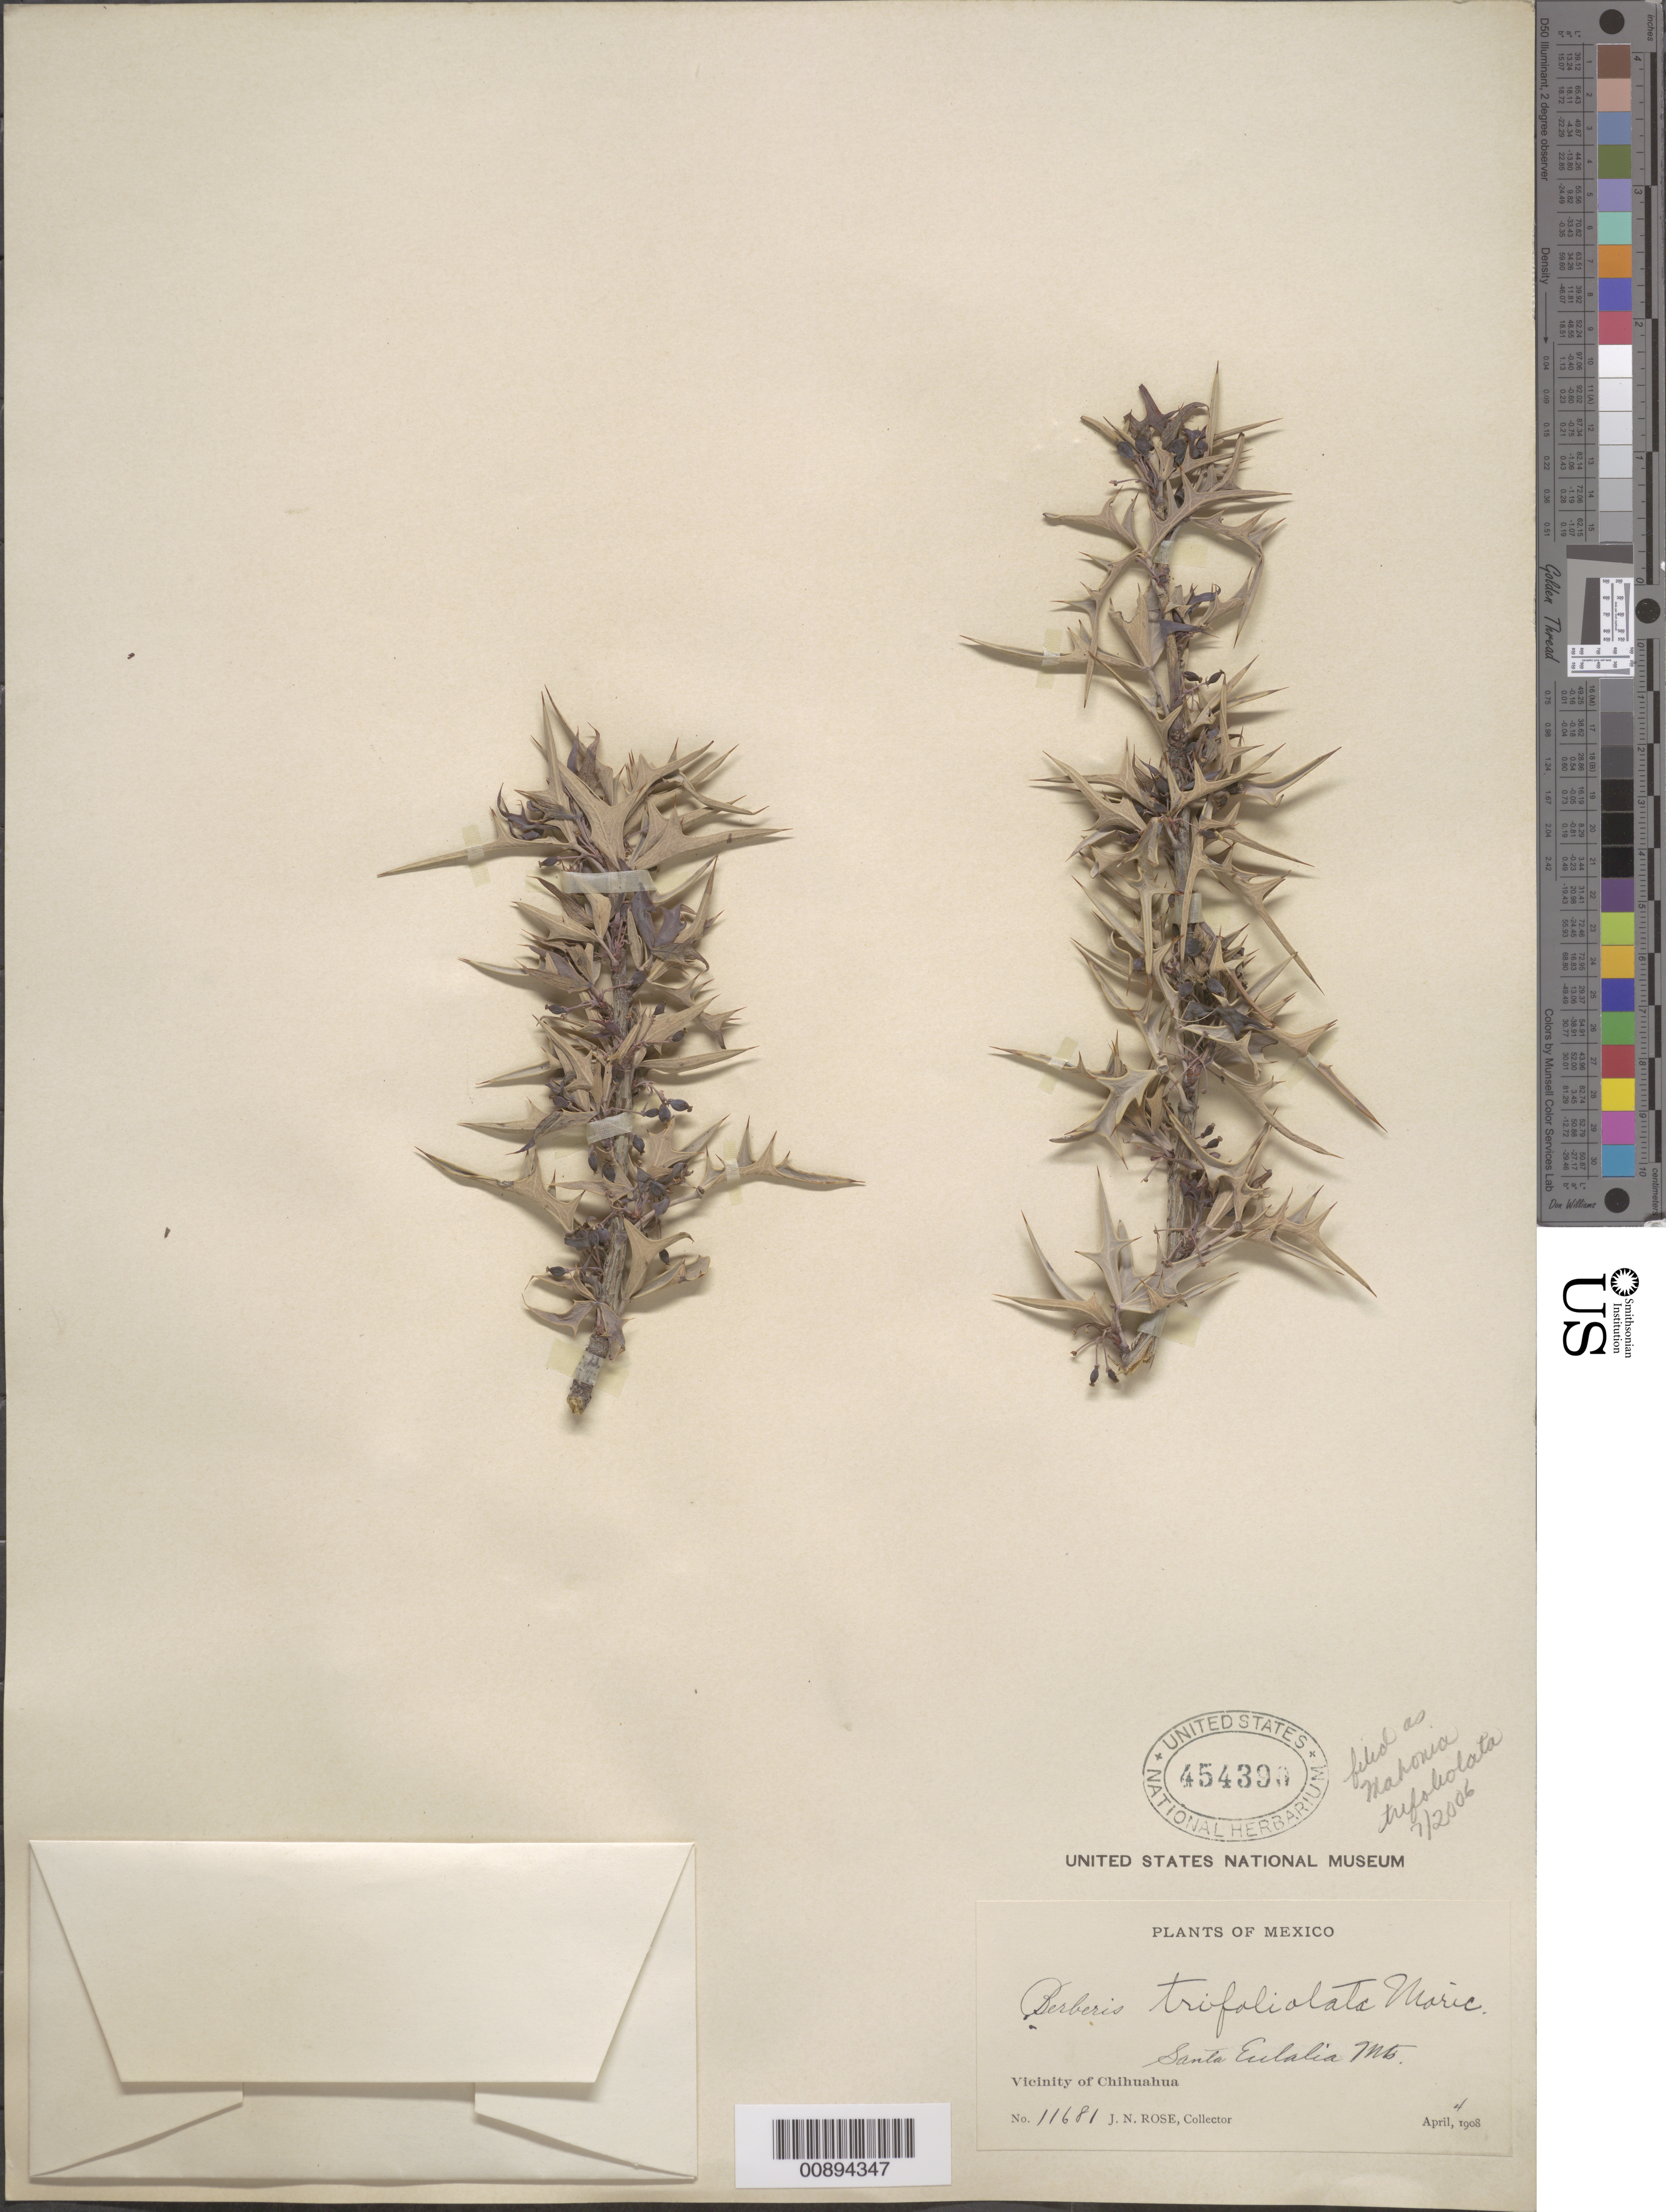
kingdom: Plantae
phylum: Tracheophyta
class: Magnoliopsida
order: Ranunculales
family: Berberidaceae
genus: Mahonia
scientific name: Mahonia trifoliolata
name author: (Monic.) Fedde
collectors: J. N. Rose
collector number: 11681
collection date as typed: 04 Apr 1908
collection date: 1908-04-04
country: Mexico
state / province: Chihuahua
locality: Santa Eulalia Mts. Vicinity of Chihuahua.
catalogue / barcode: US 454390